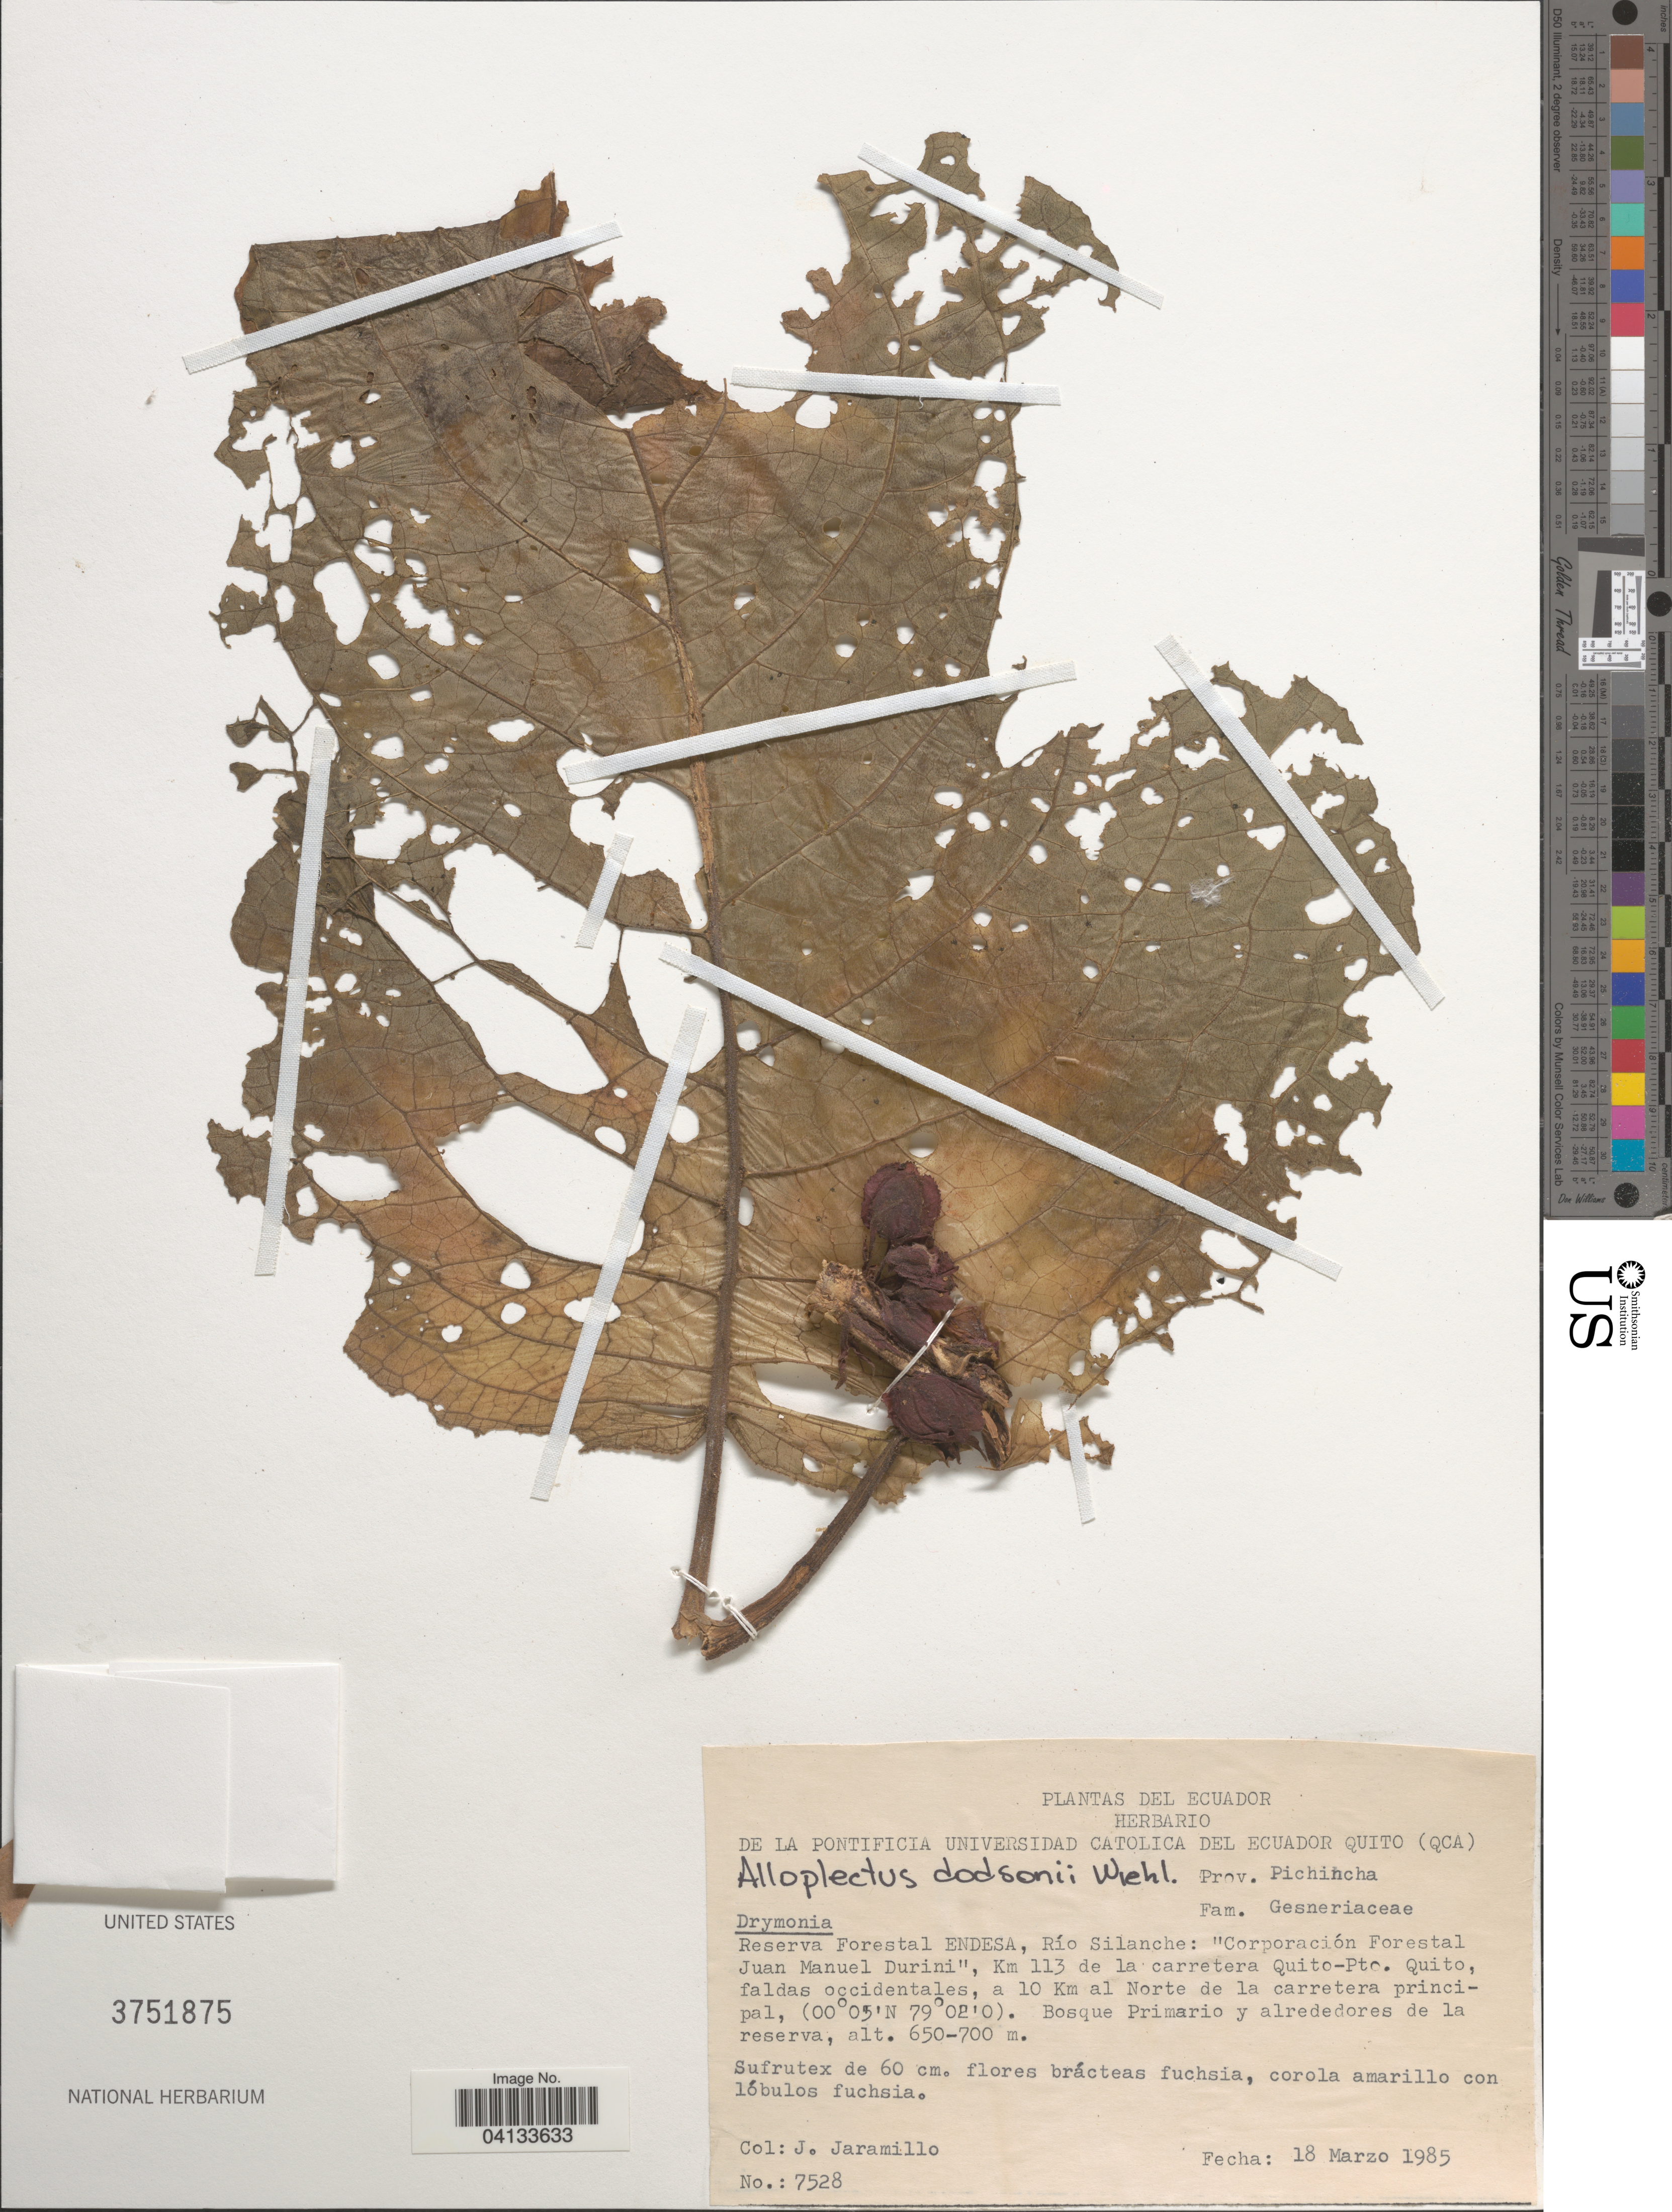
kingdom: Plantae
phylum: Tracheophyta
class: Magnoliopsida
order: Lamiales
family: Gesneriaceae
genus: Alloplectus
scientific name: Alloplectus dodsonii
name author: Wiehler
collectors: J. Jaramillo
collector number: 7528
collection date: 1985-03-18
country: Ecuador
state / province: Pichincha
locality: Reserva Forestal ENDESA, Río Silanche: "Corporación Forestal Juan Manuel Durini", Km 113 de la carretera Quito-Pto. Quito, faldas occidentales, a 10 Km al Norte de la carretera principal.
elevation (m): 650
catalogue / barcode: US 3751875